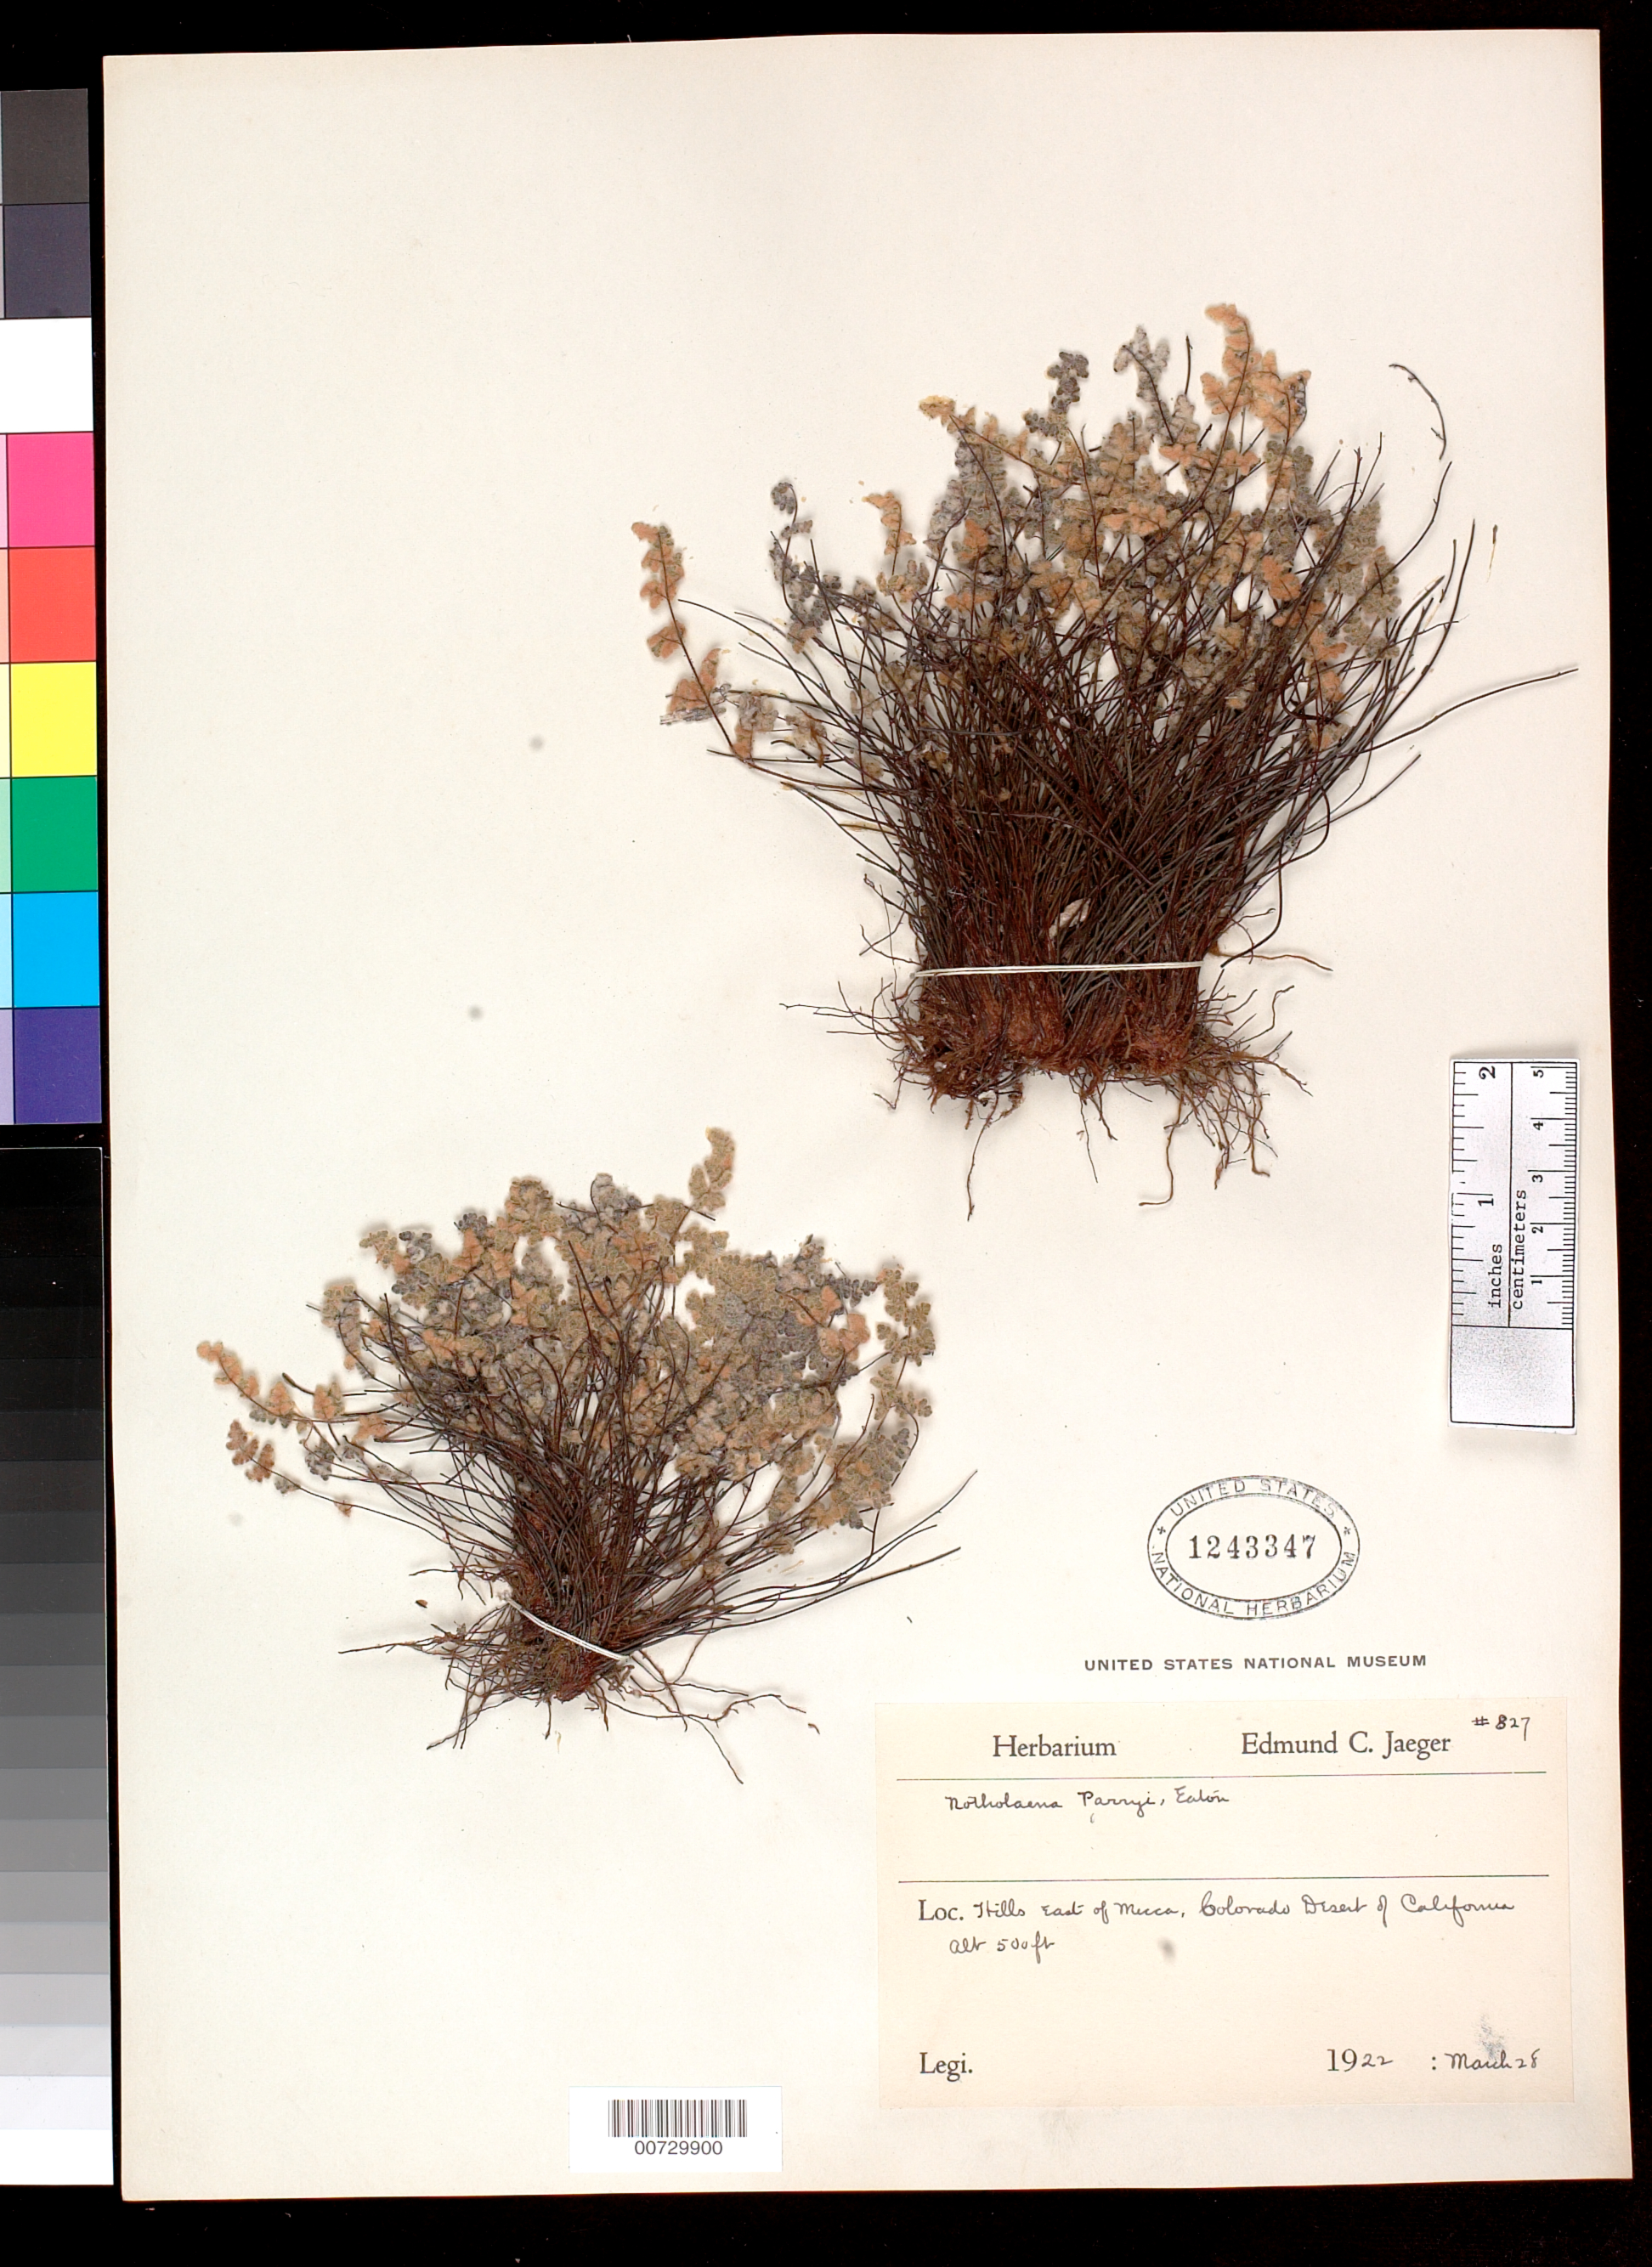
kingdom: Plantae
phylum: Tracheophyta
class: Polypodiopsida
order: Polypodiales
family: Pteridaceae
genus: Myriopteris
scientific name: Myriopteris parryi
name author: (D.C. Eaton) Grusz & Windham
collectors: E. Jaeger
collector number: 827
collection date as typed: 28 Mar 1922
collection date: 1922-03-28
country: United States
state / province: California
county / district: Riverside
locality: Hills east of Mecca, Colorado desert.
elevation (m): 152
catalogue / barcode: US 1243347